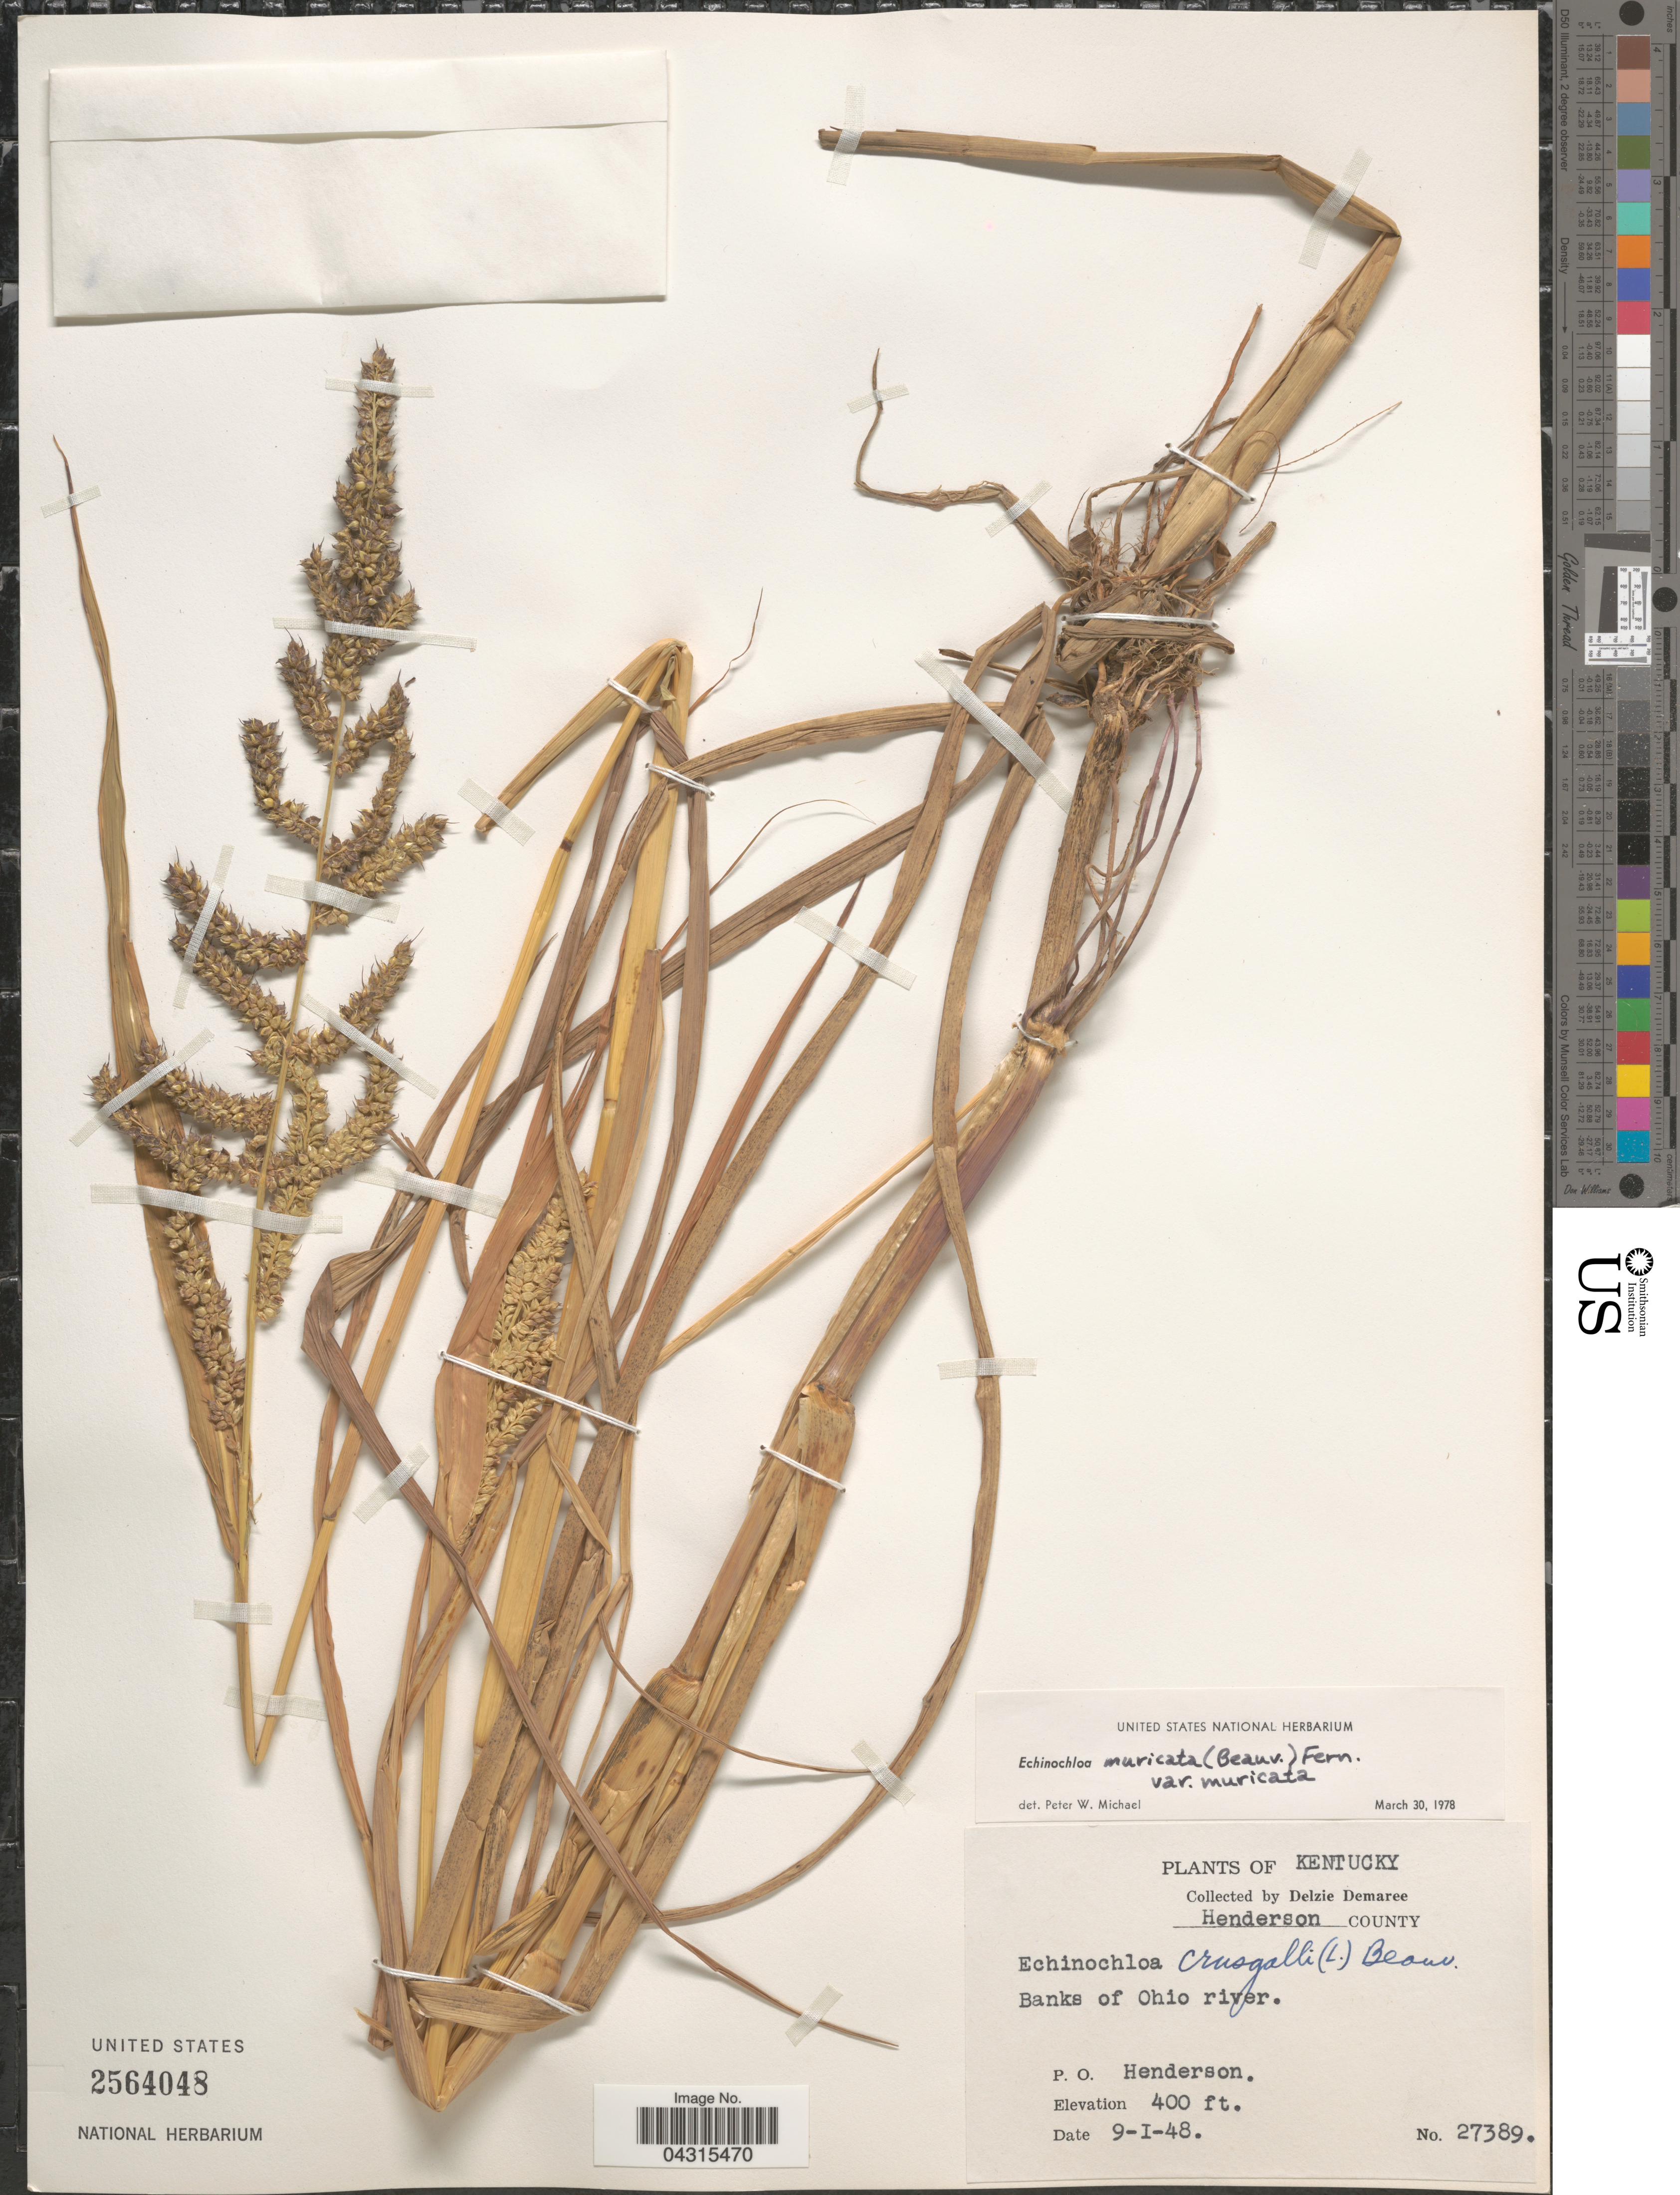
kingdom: Plantae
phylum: Tracheophyta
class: Liliopsida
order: Poales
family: Poaceae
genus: Echinochloa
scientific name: Echinochloa muricata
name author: (P. Beauv.) Fernald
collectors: D. Demaree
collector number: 27389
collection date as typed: Transcribed d/m/y: 9/1/48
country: United States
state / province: Kentucky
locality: Henderson County. Banks of Ohio river. P.O. Henderson.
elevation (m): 122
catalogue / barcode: US 2564048